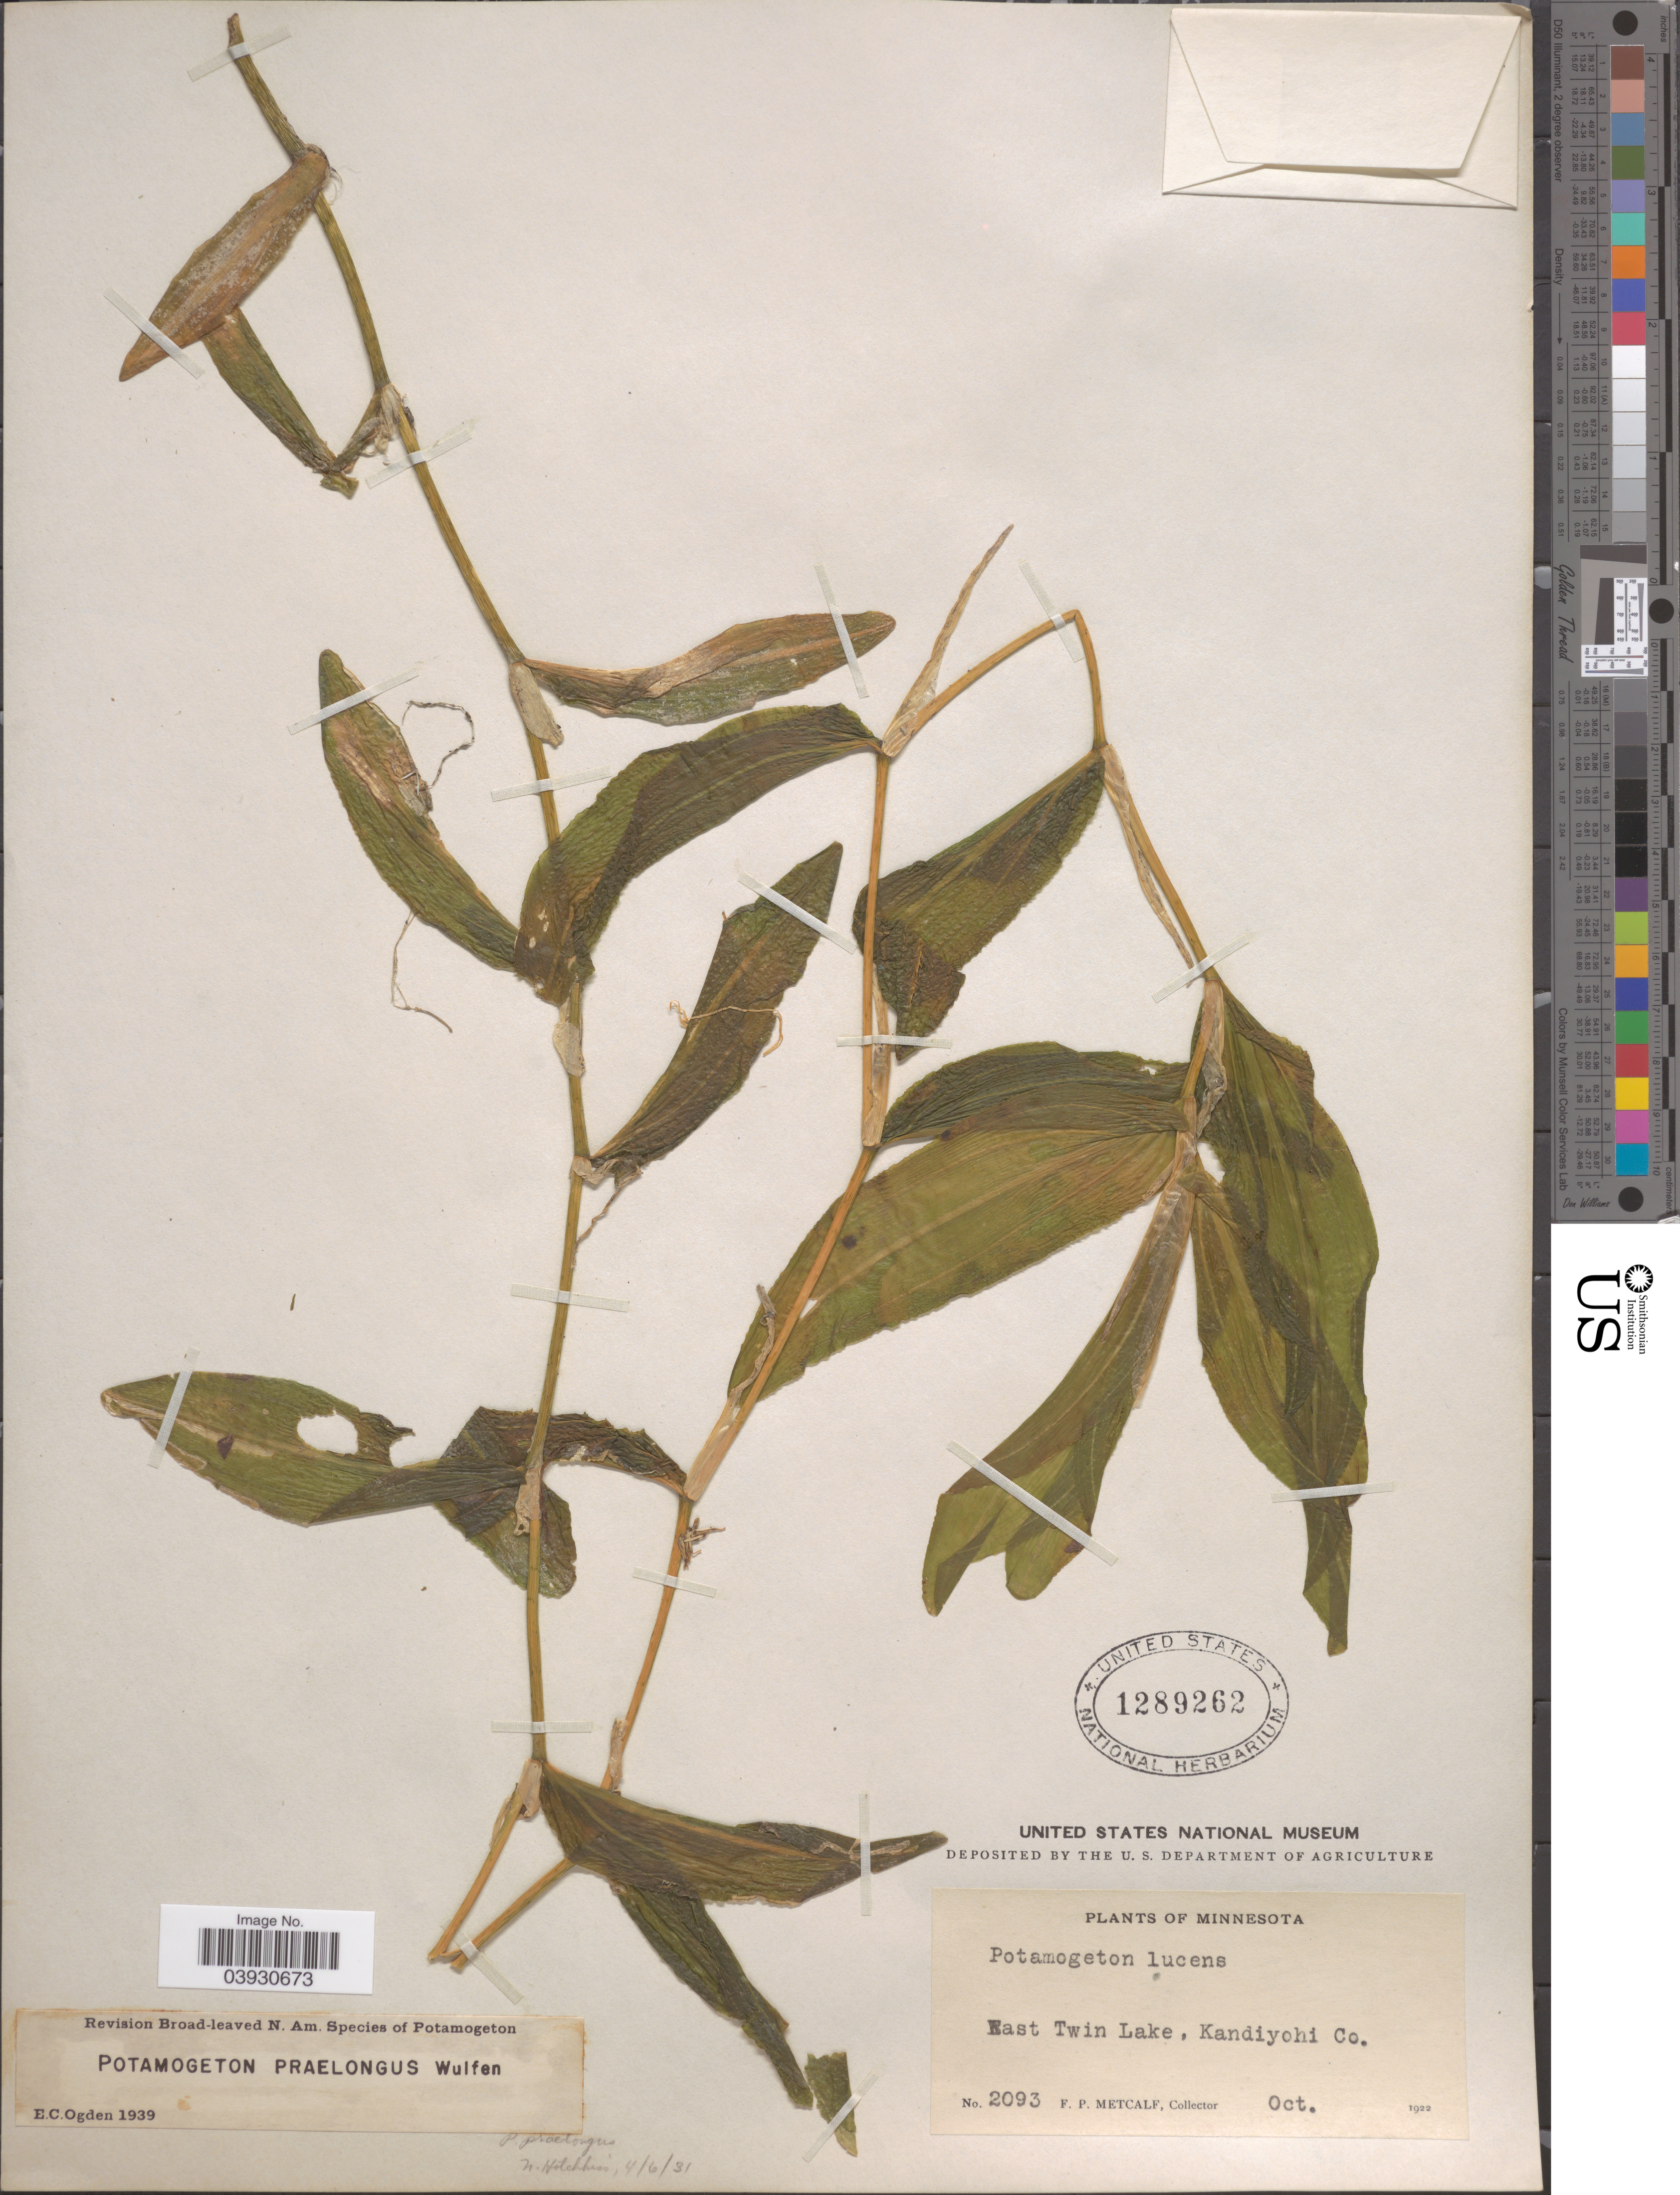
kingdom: Plantae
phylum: Tracheophyta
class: Liliopsida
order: Alismatales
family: Potamogetonaceae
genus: Potamogeton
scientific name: Potamogeton praelongus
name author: Wulfen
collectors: F. Metcalf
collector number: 2093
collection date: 1922-10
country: United States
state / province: Minnesota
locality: East Twin Lake, Kandiyohi Co.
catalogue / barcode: US 1289262